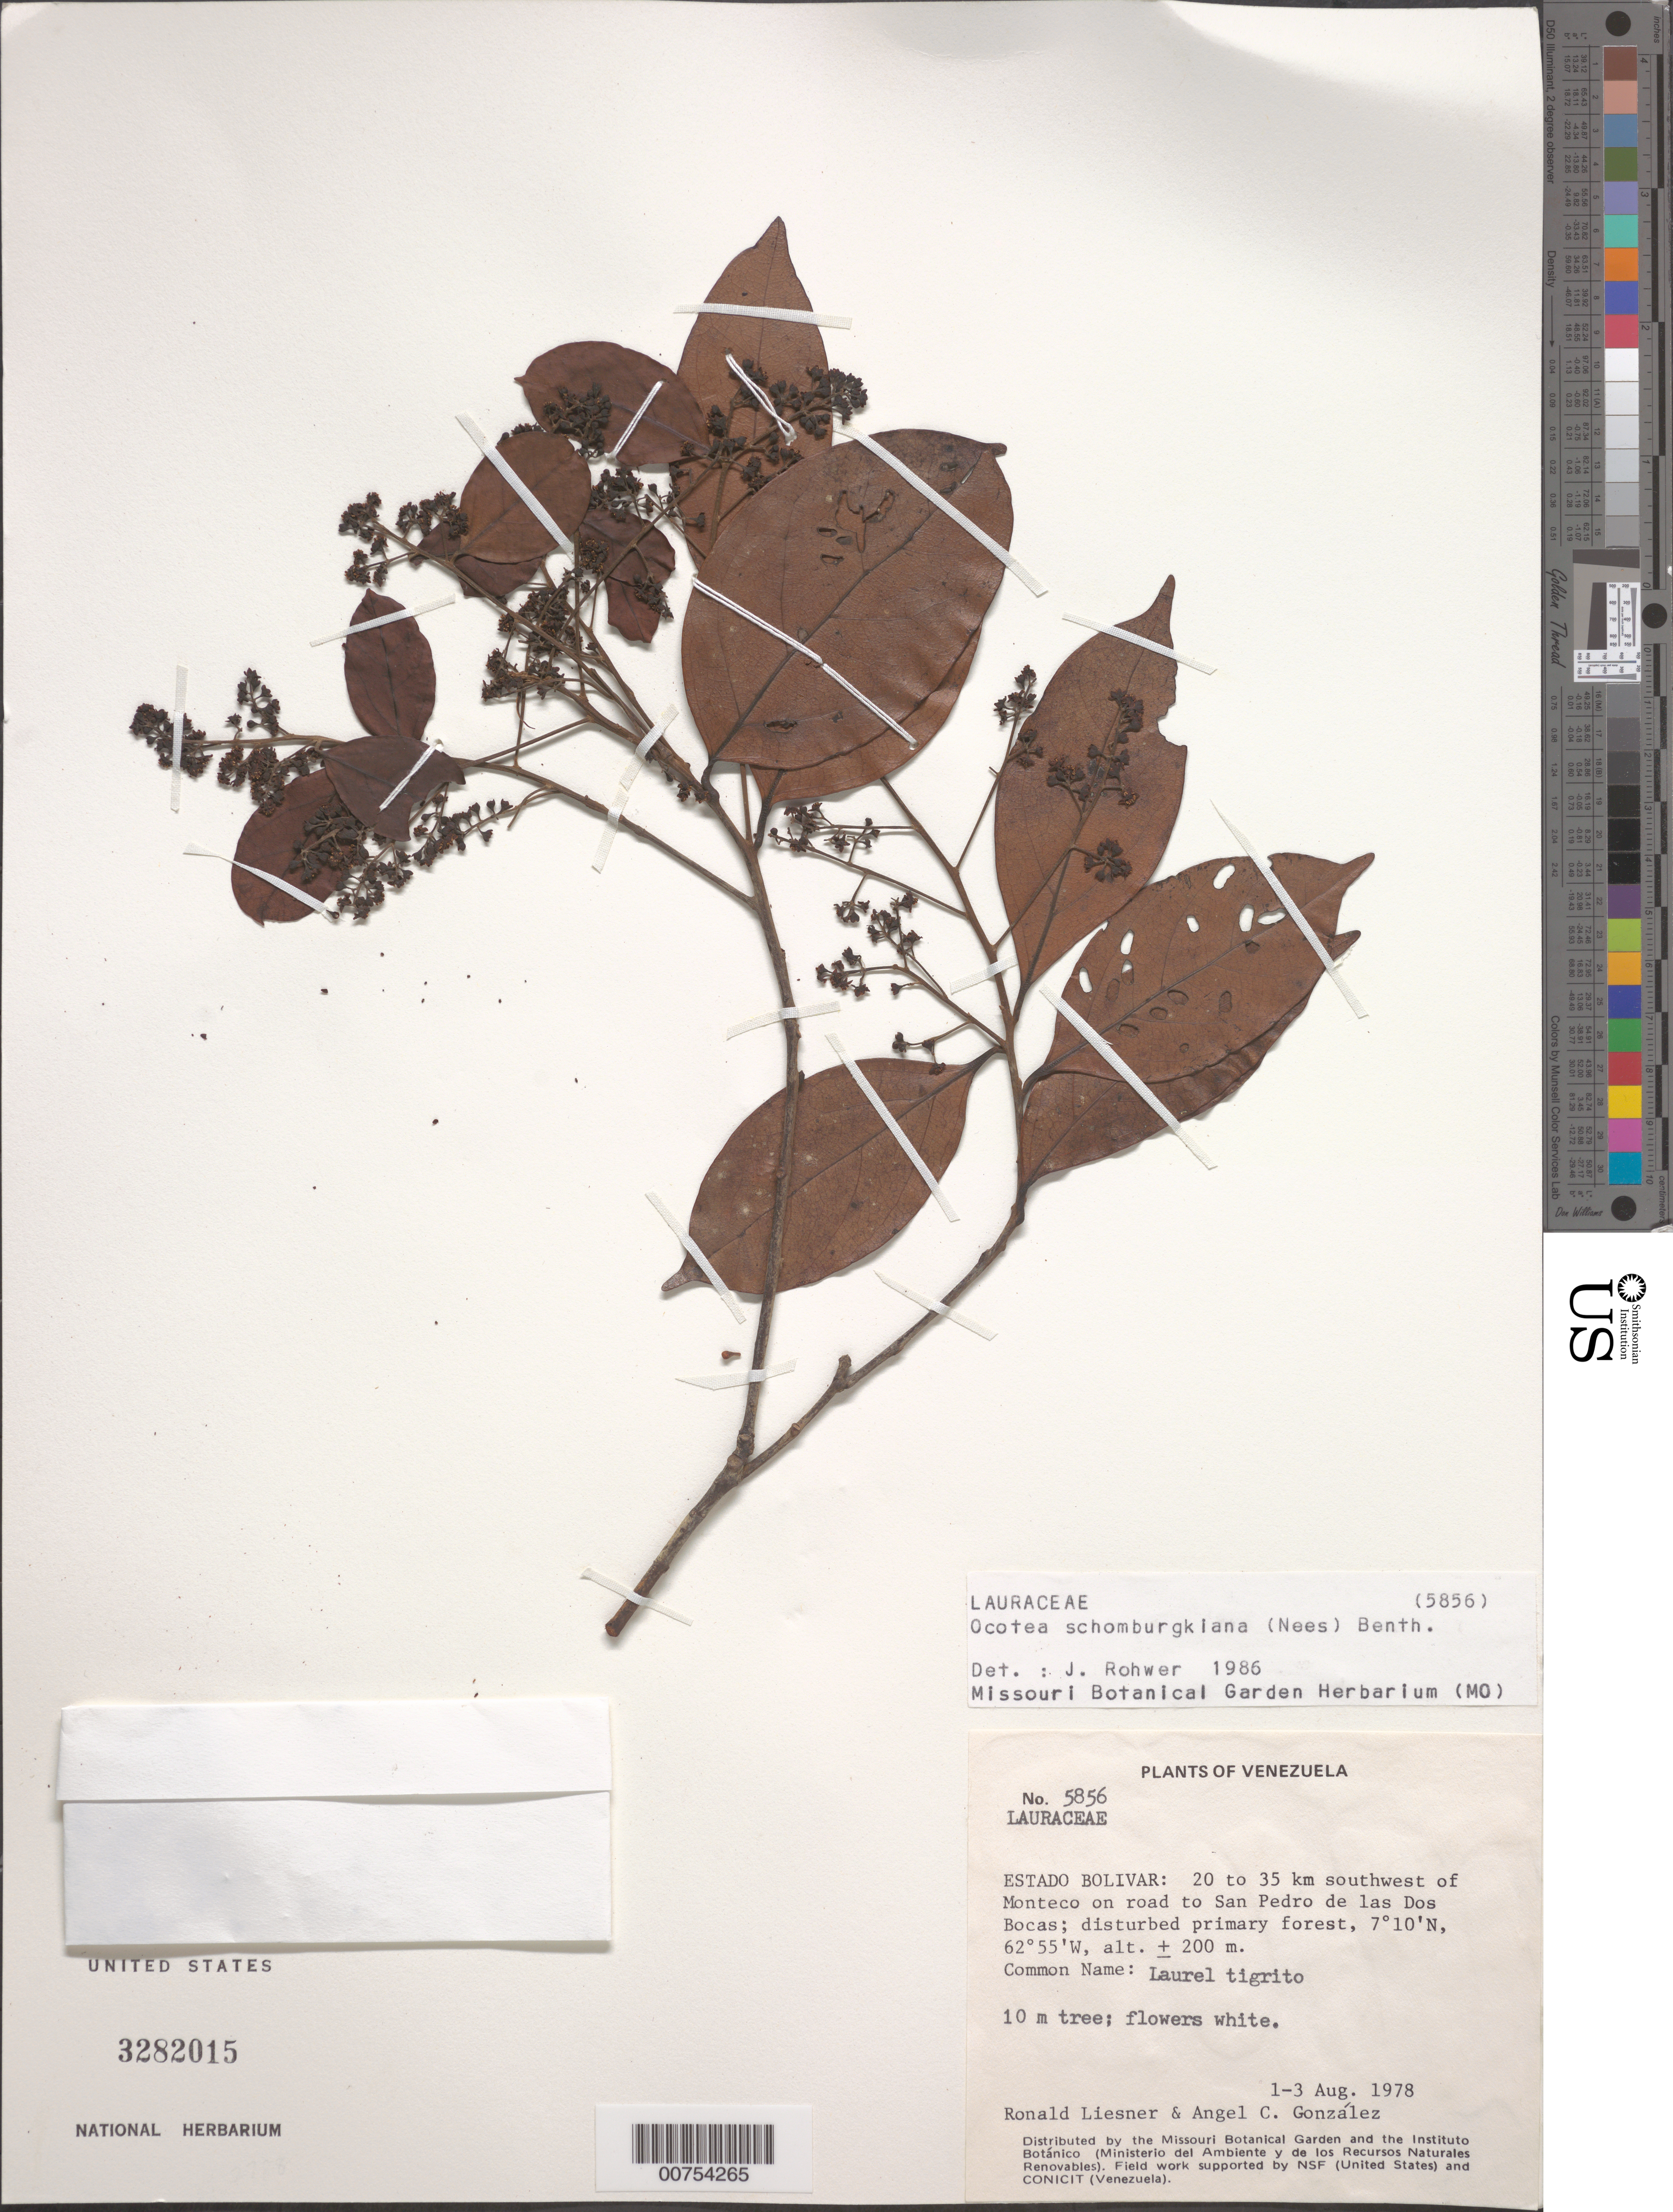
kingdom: Plantae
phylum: Tracheophyta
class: Magnoliopsida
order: Laurales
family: Lauraceae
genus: Ocotea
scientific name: Ocotea schomburgkiana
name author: (Nees) Mez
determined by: Rohwer, J. G.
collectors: R. L. Liesner & A. C. González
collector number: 5856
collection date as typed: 1-Aug-78 to 3-Aug-78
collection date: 1978-08-01/1978-08-03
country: Venezuela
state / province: Bolívar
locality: Monteco, 20-35 km SW of; on road to San Pedro de las Dos Bocas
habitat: Disturbed primary forest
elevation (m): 200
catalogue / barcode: US 3282015